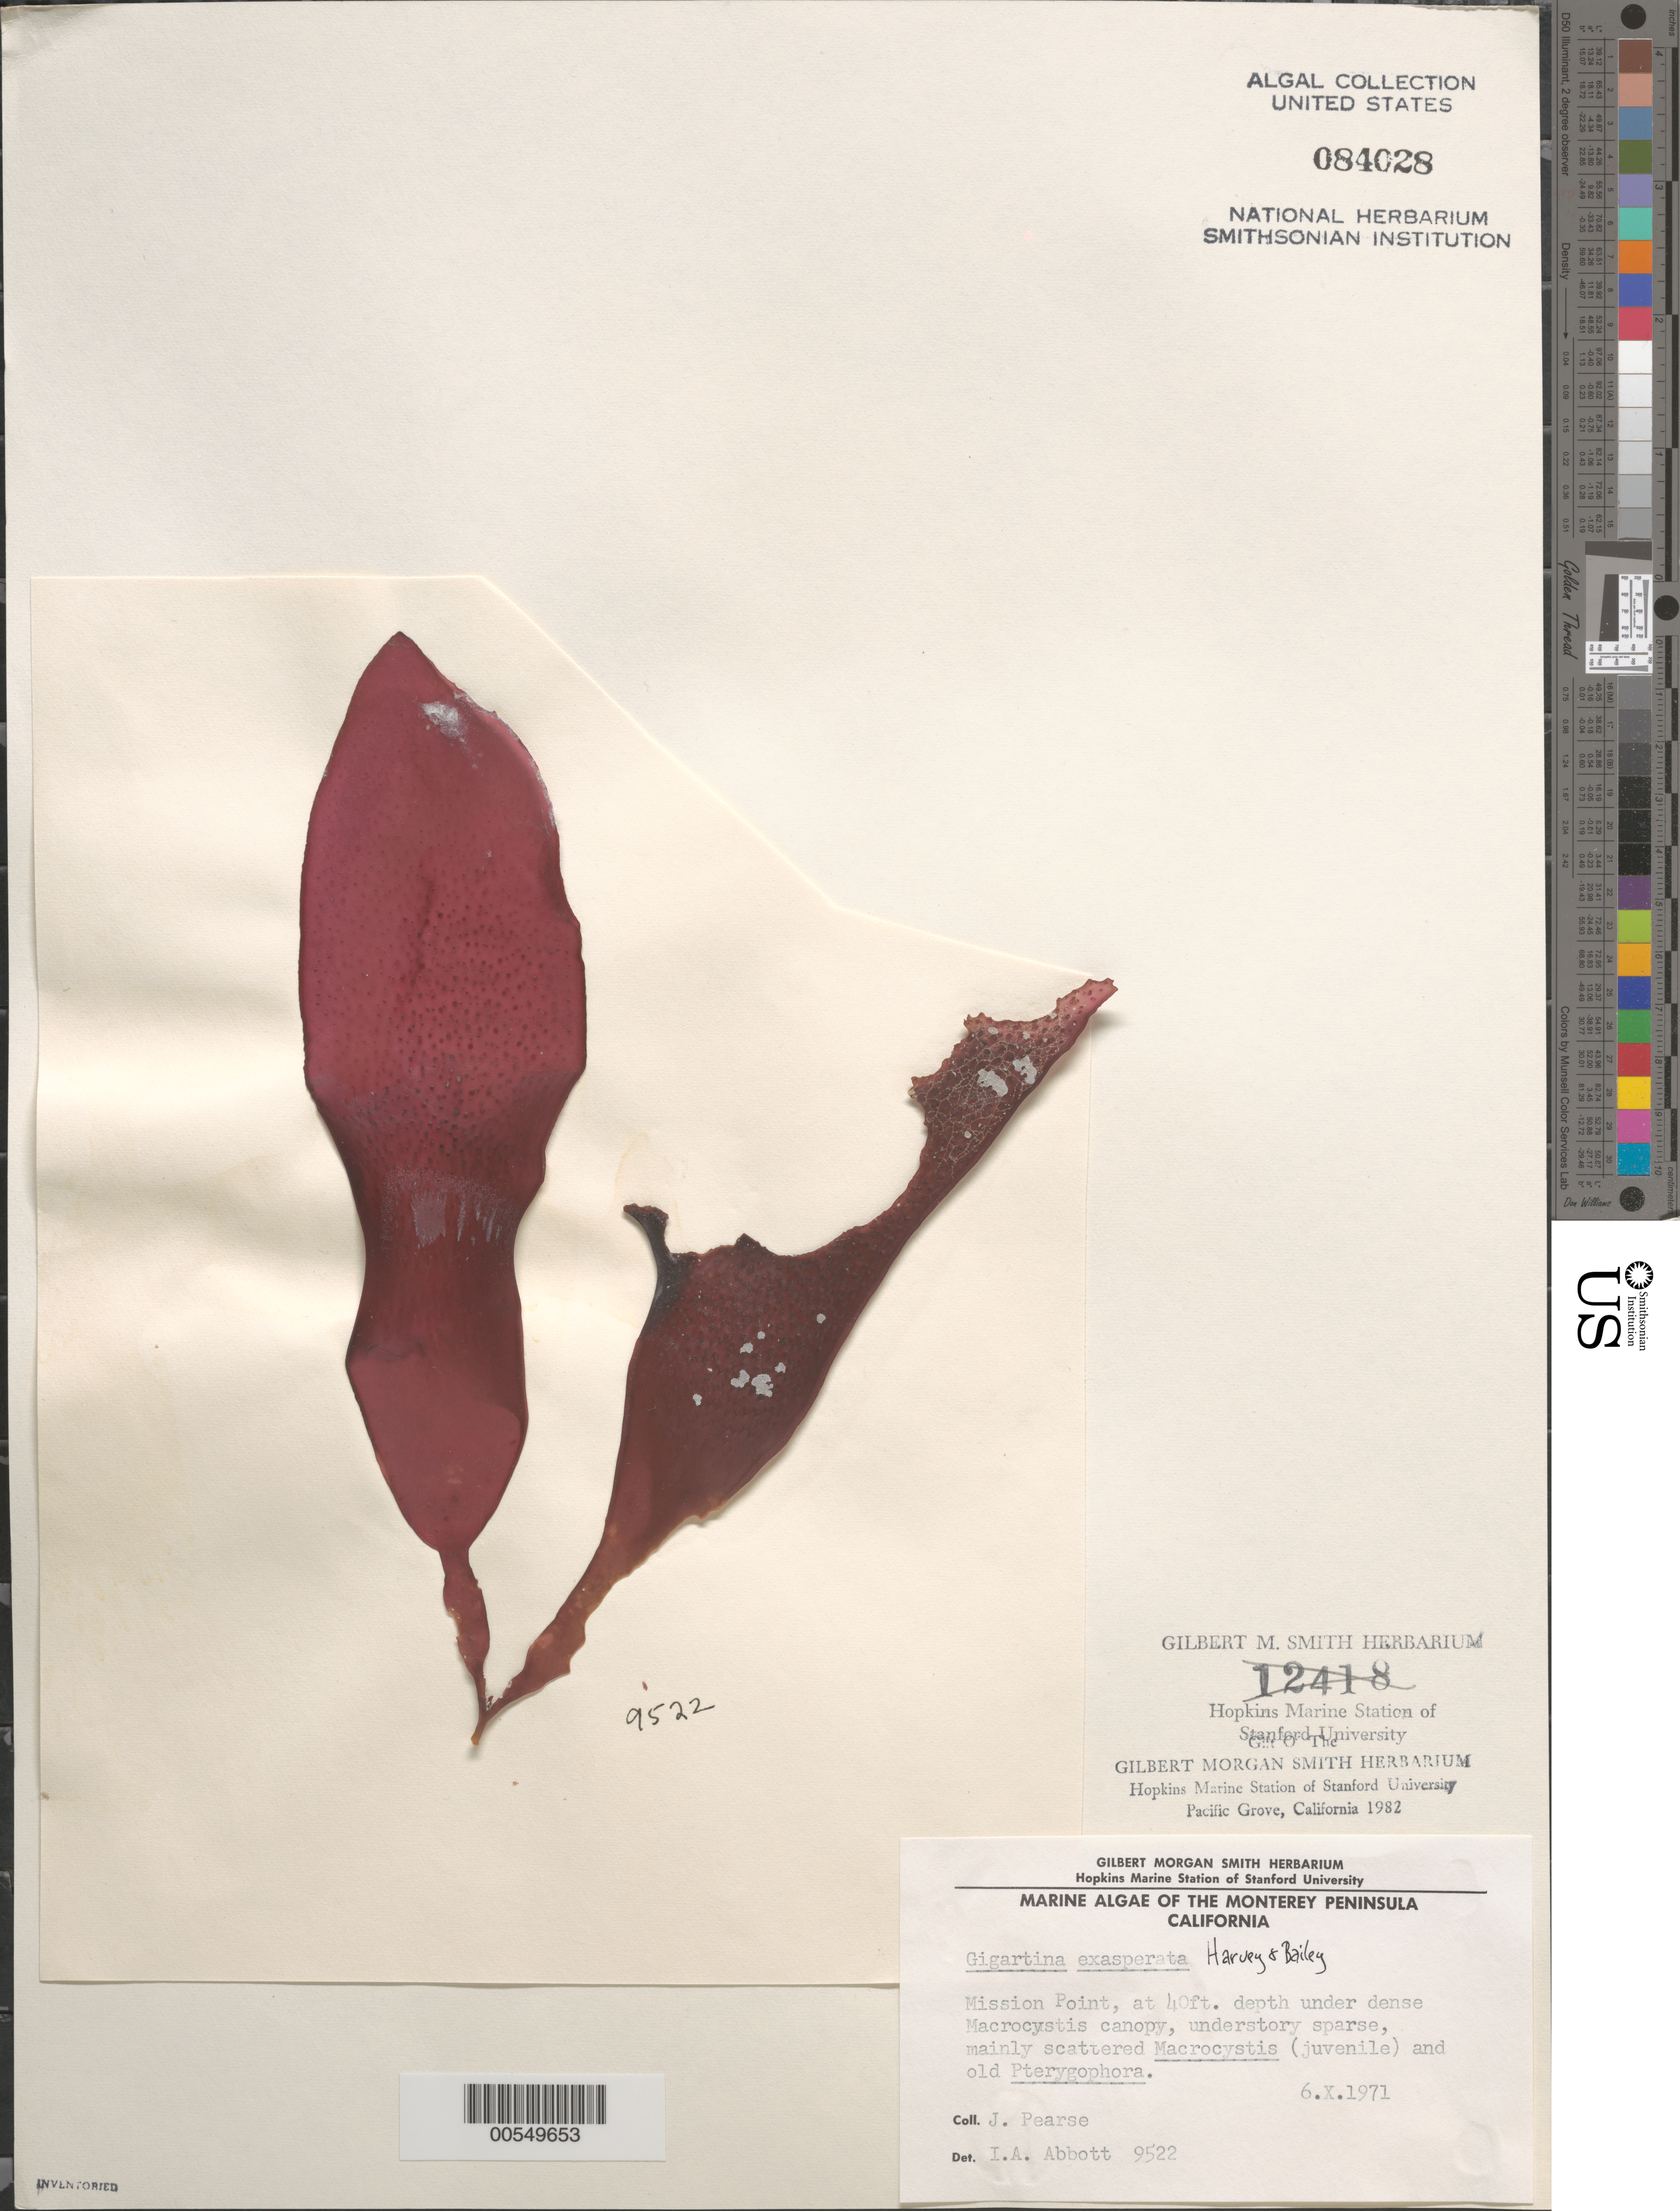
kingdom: Plantae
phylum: Rhodophyta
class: Florideophyceae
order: Gigartinales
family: Gigartinaceae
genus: Chondracanthus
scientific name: Chondracanthus exasperatus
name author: (Harv. & J. Bailey) J.R. Hughey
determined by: Algae name updating Project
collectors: J. Pearse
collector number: IAA 9522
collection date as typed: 06 Oct 1971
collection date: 1971-10-06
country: United States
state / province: California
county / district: Monterey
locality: Mission Point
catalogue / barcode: US 84028